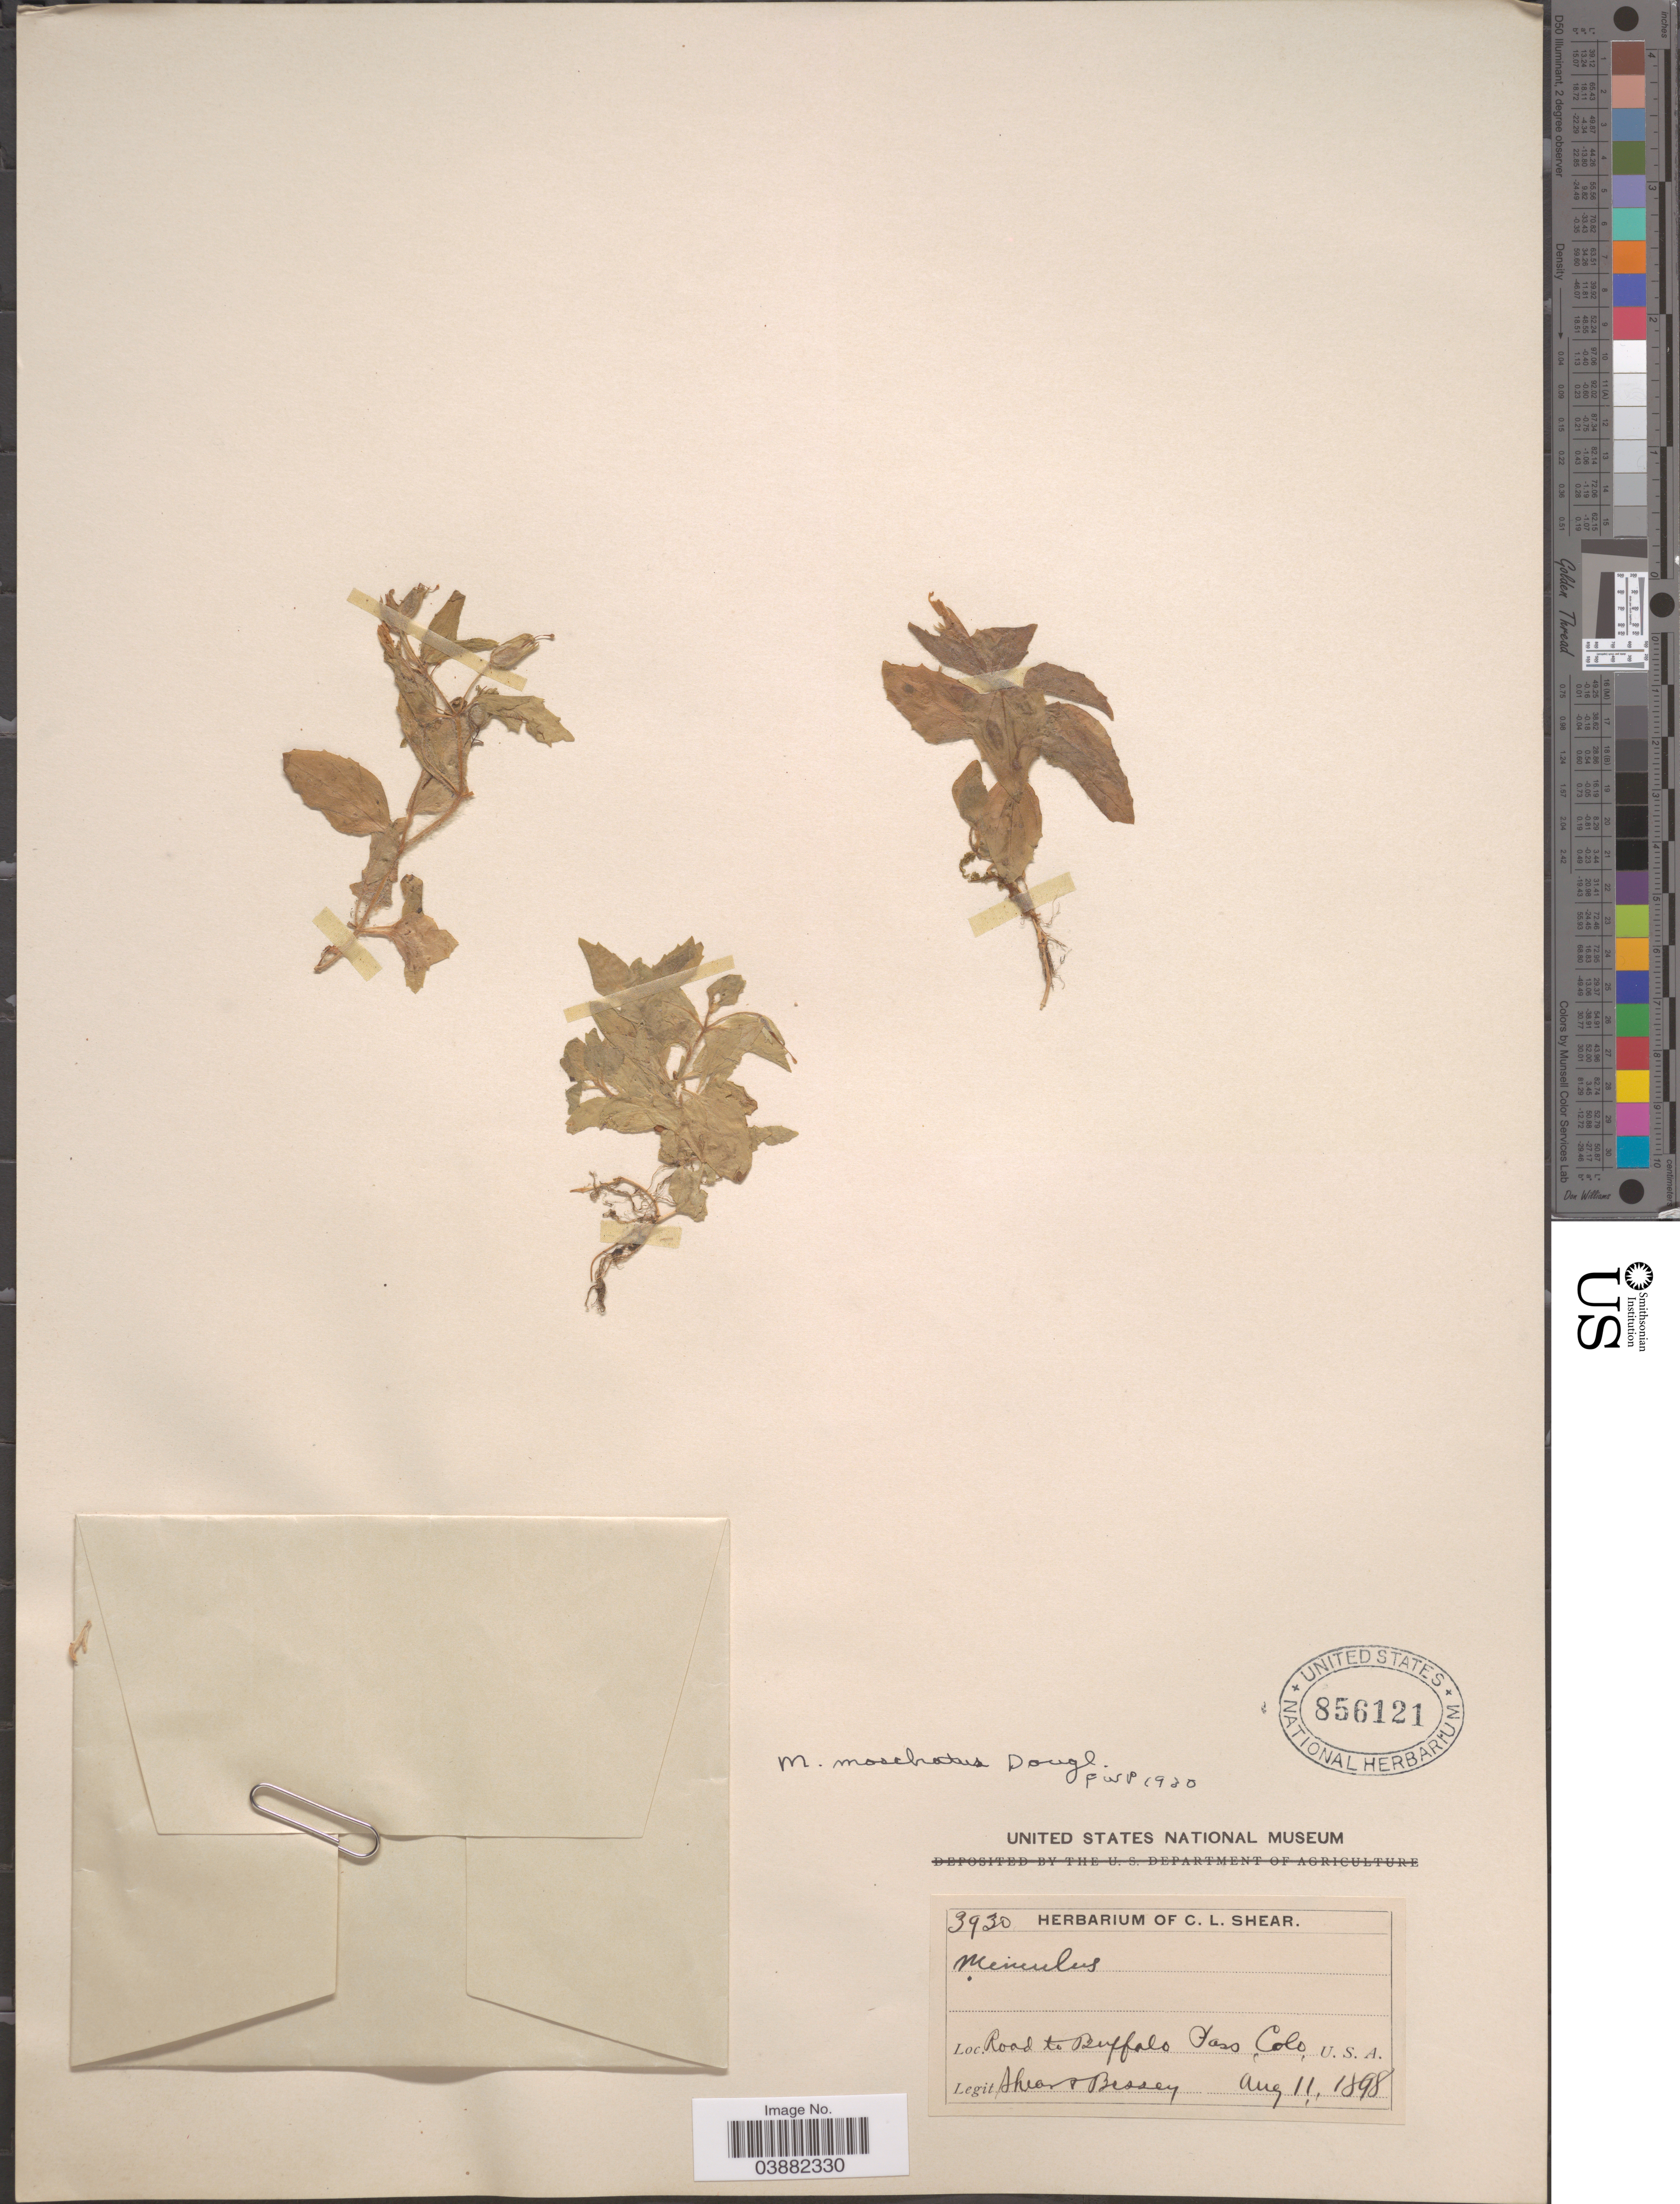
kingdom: Plantae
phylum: Tracheophyta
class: Magnoliopsida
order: Lamiales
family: Phrymaceae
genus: Mimulus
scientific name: Mimulus moschatus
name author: Douglas ex Lindl.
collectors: C. L. Shear & -. Bessey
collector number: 3930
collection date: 1898-08-11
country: United States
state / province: Colorado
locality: Road to Buffalo Pass.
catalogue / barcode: US 856121